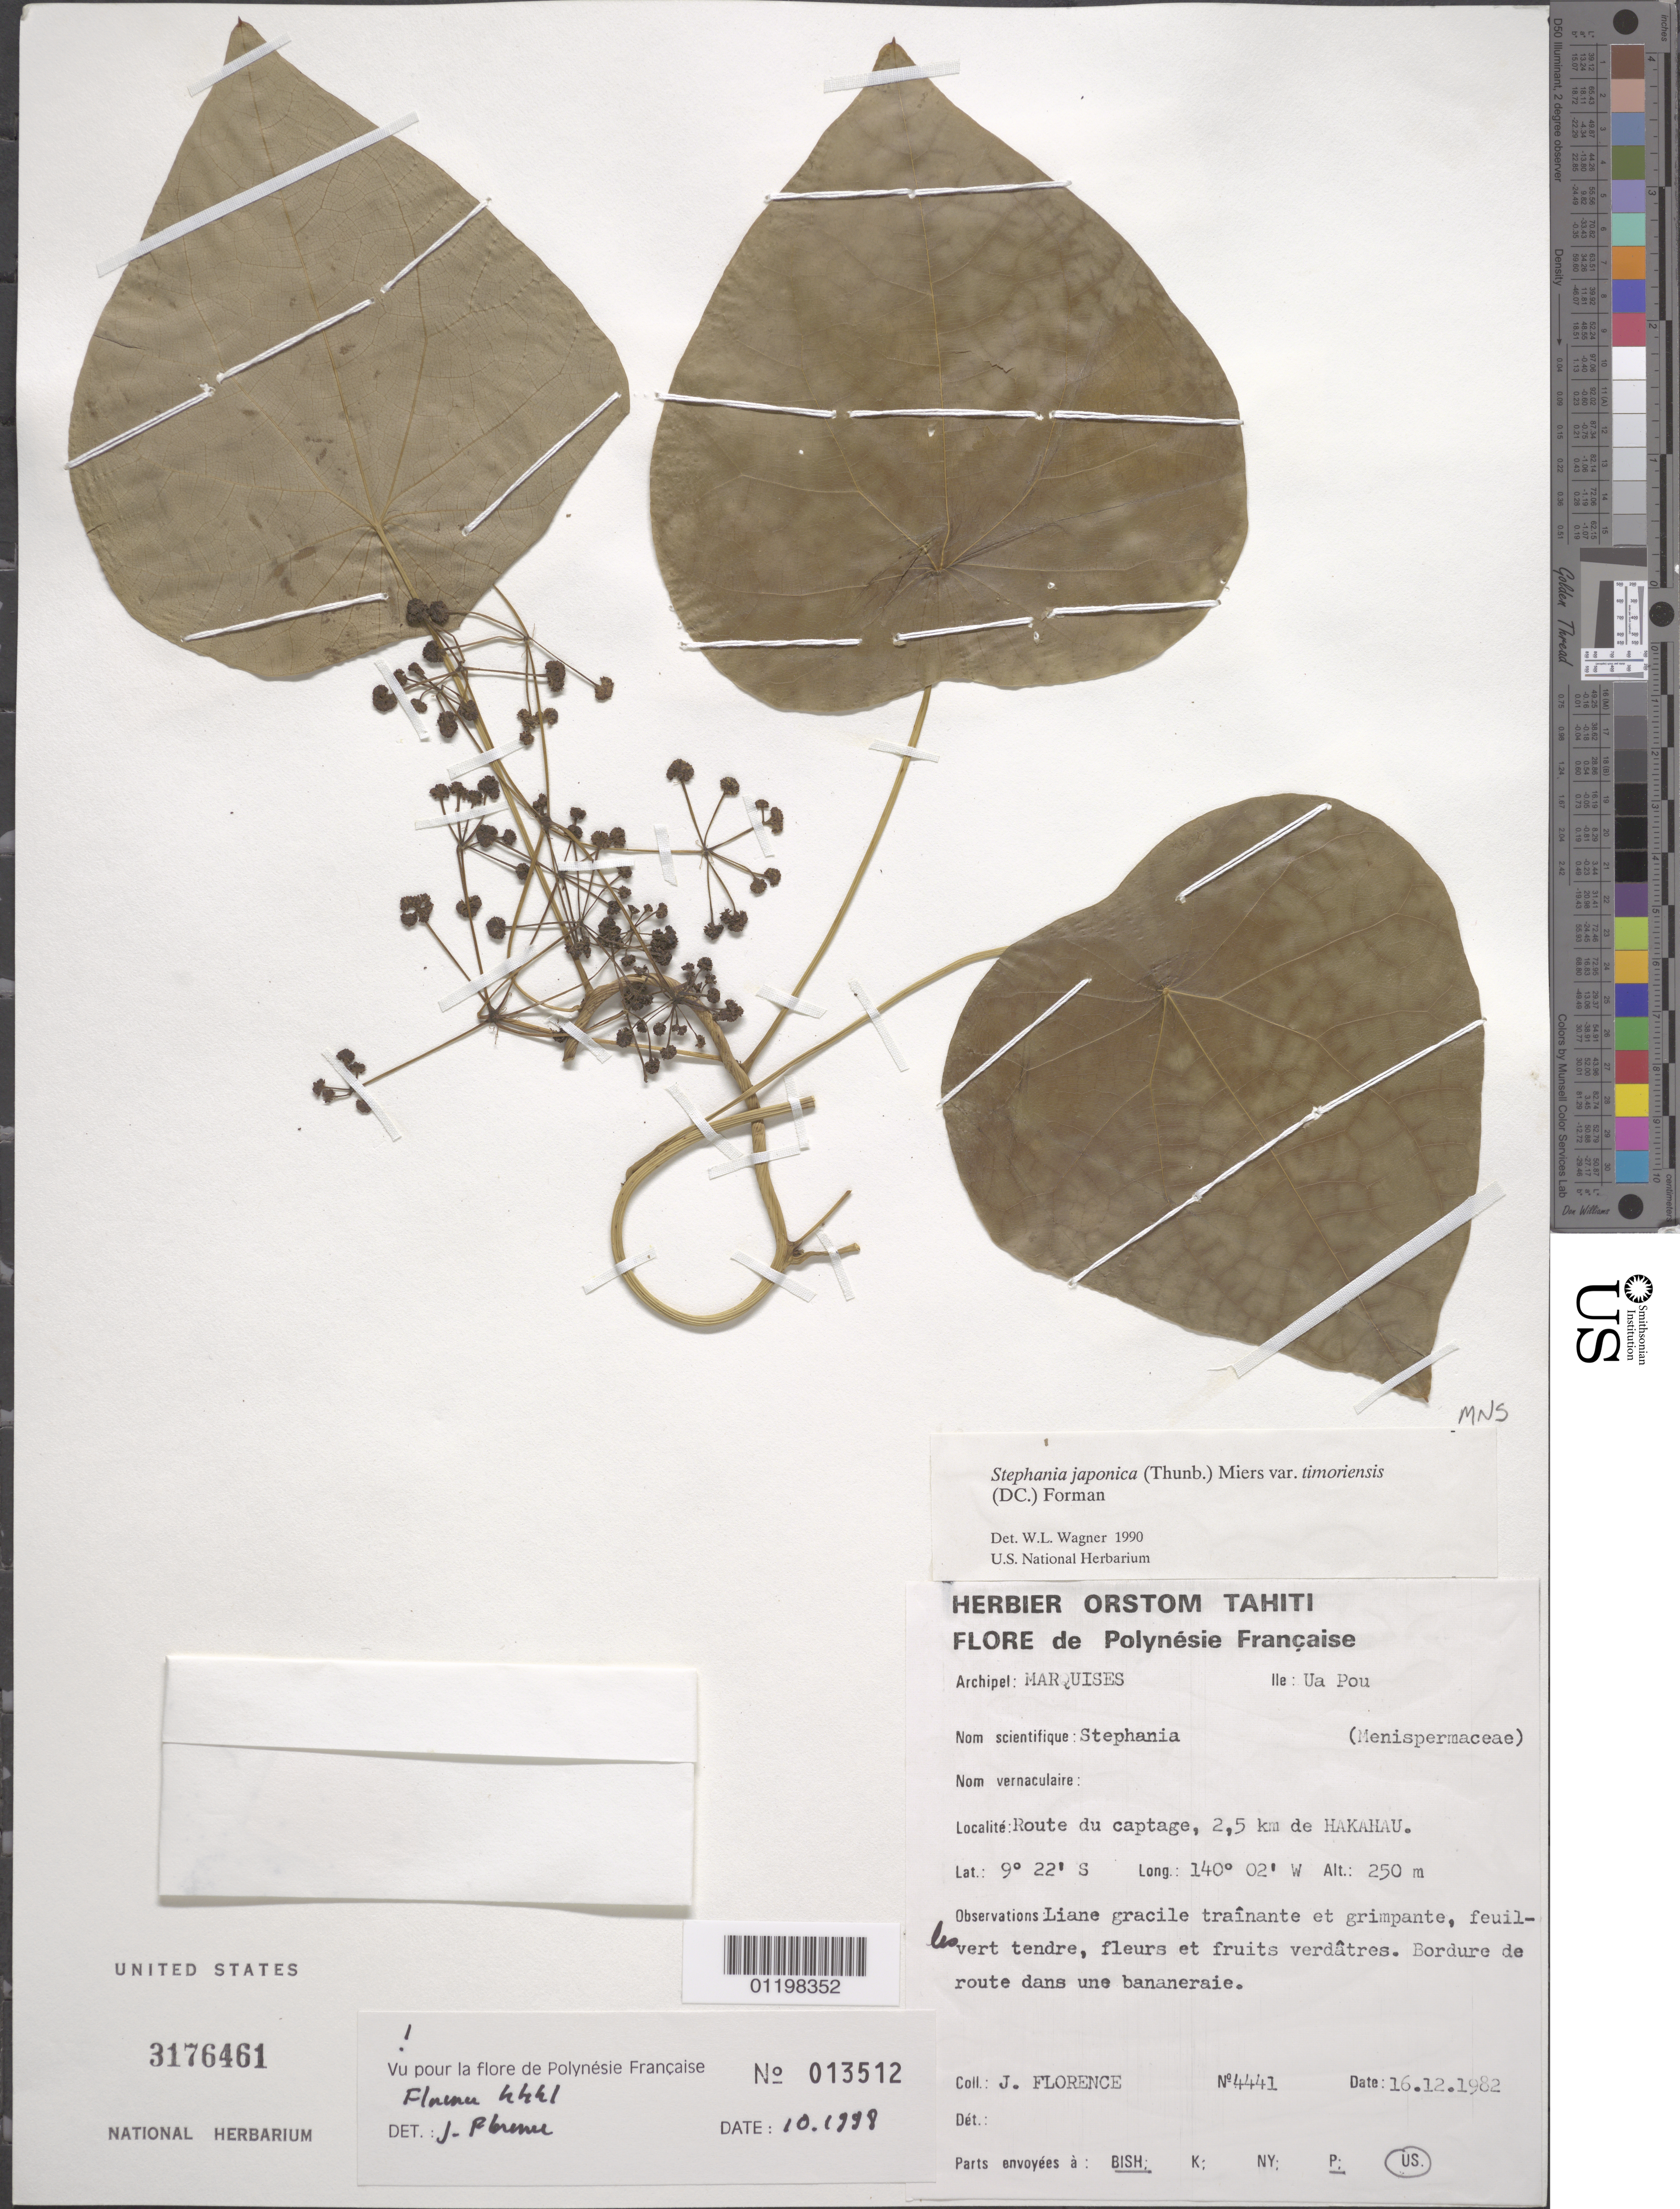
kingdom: Plantae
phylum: Tracheophyta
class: Magnoliopsida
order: Ranunculales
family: Menispermaceae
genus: Stephania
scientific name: Stephania japonica var. timoriensis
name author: (DC.) Forman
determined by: Wagner, W. L., (BOT), Smithsonian Institution - National Museum of Natural History (UNITED STATES)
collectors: J. Florence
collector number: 4441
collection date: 1982-12-16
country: French Polynesia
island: Ua Pou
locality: Route du captage, 2.5 km de Hakahau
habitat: Bordure de route dans une bananeraie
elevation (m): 250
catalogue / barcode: US 3176461